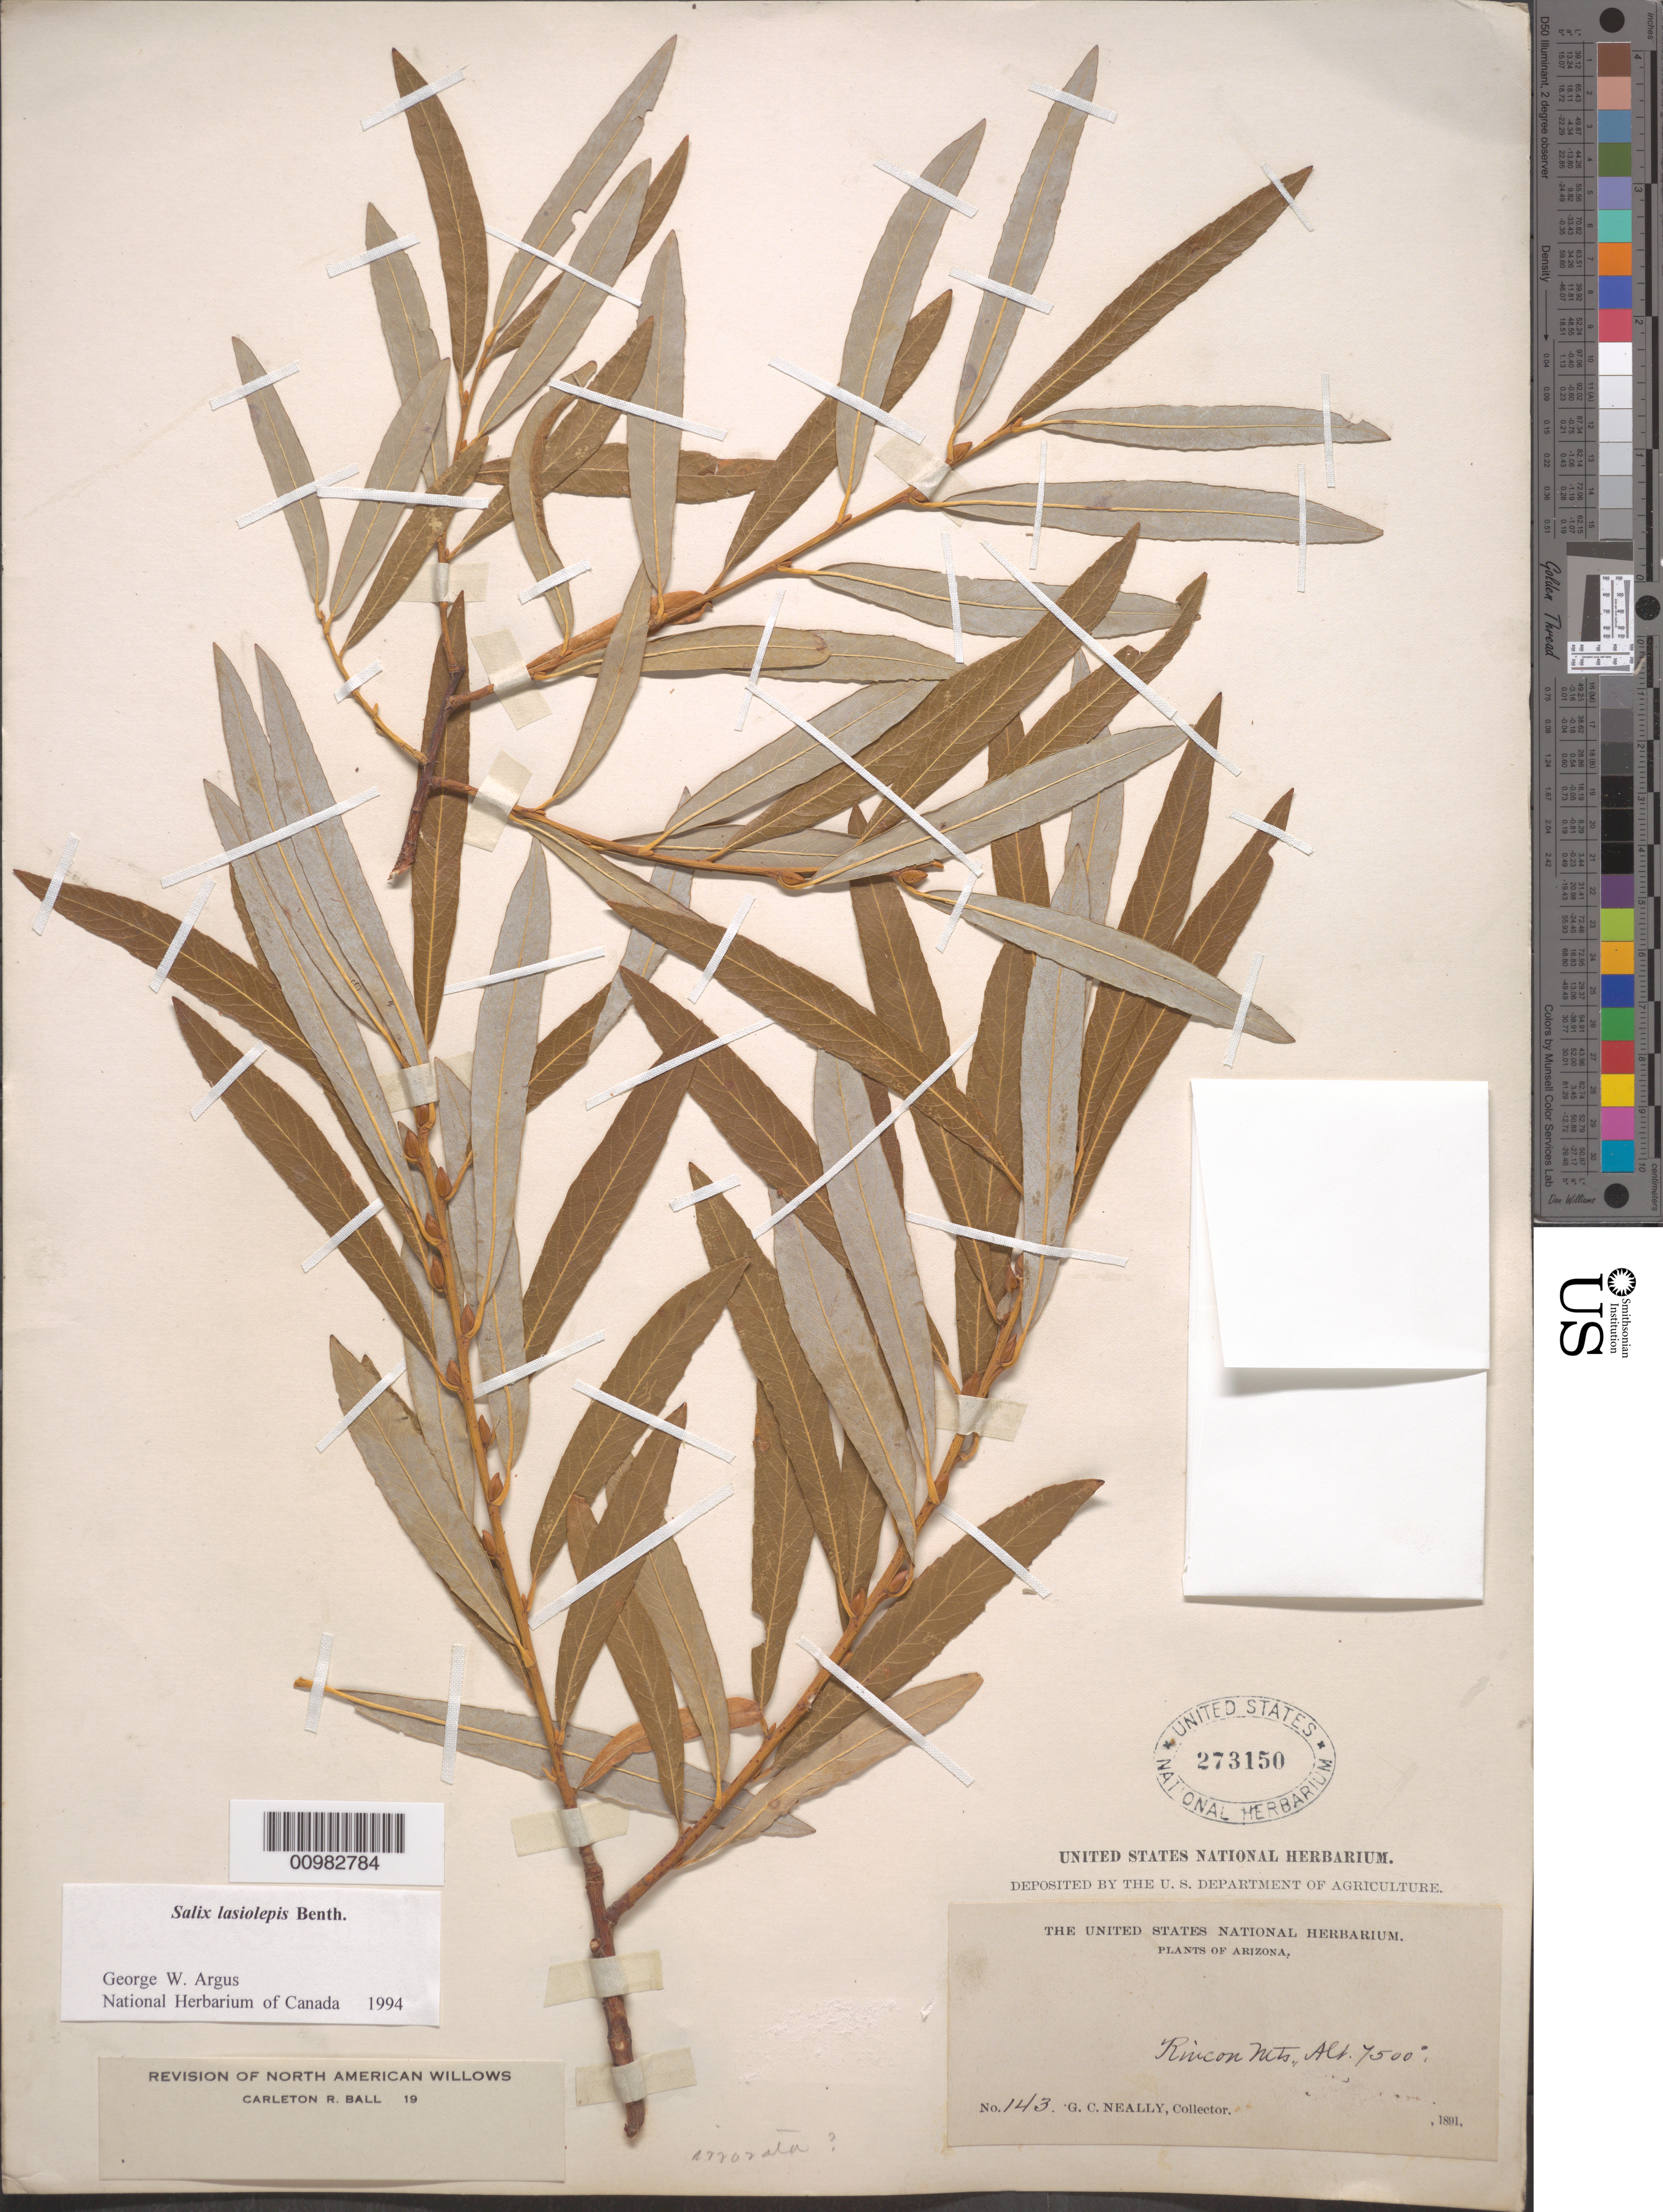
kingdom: Plantae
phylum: Tracheophyta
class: Magnoliopsida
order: Malpighiales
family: Salicaceae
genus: Salix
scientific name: Salix lasiolepis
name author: Benth.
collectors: G. C. Nealley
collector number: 143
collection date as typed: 1801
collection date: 1801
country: United States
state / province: Arizona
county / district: Pima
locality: Rincon Mountains.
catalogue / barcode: US 273150